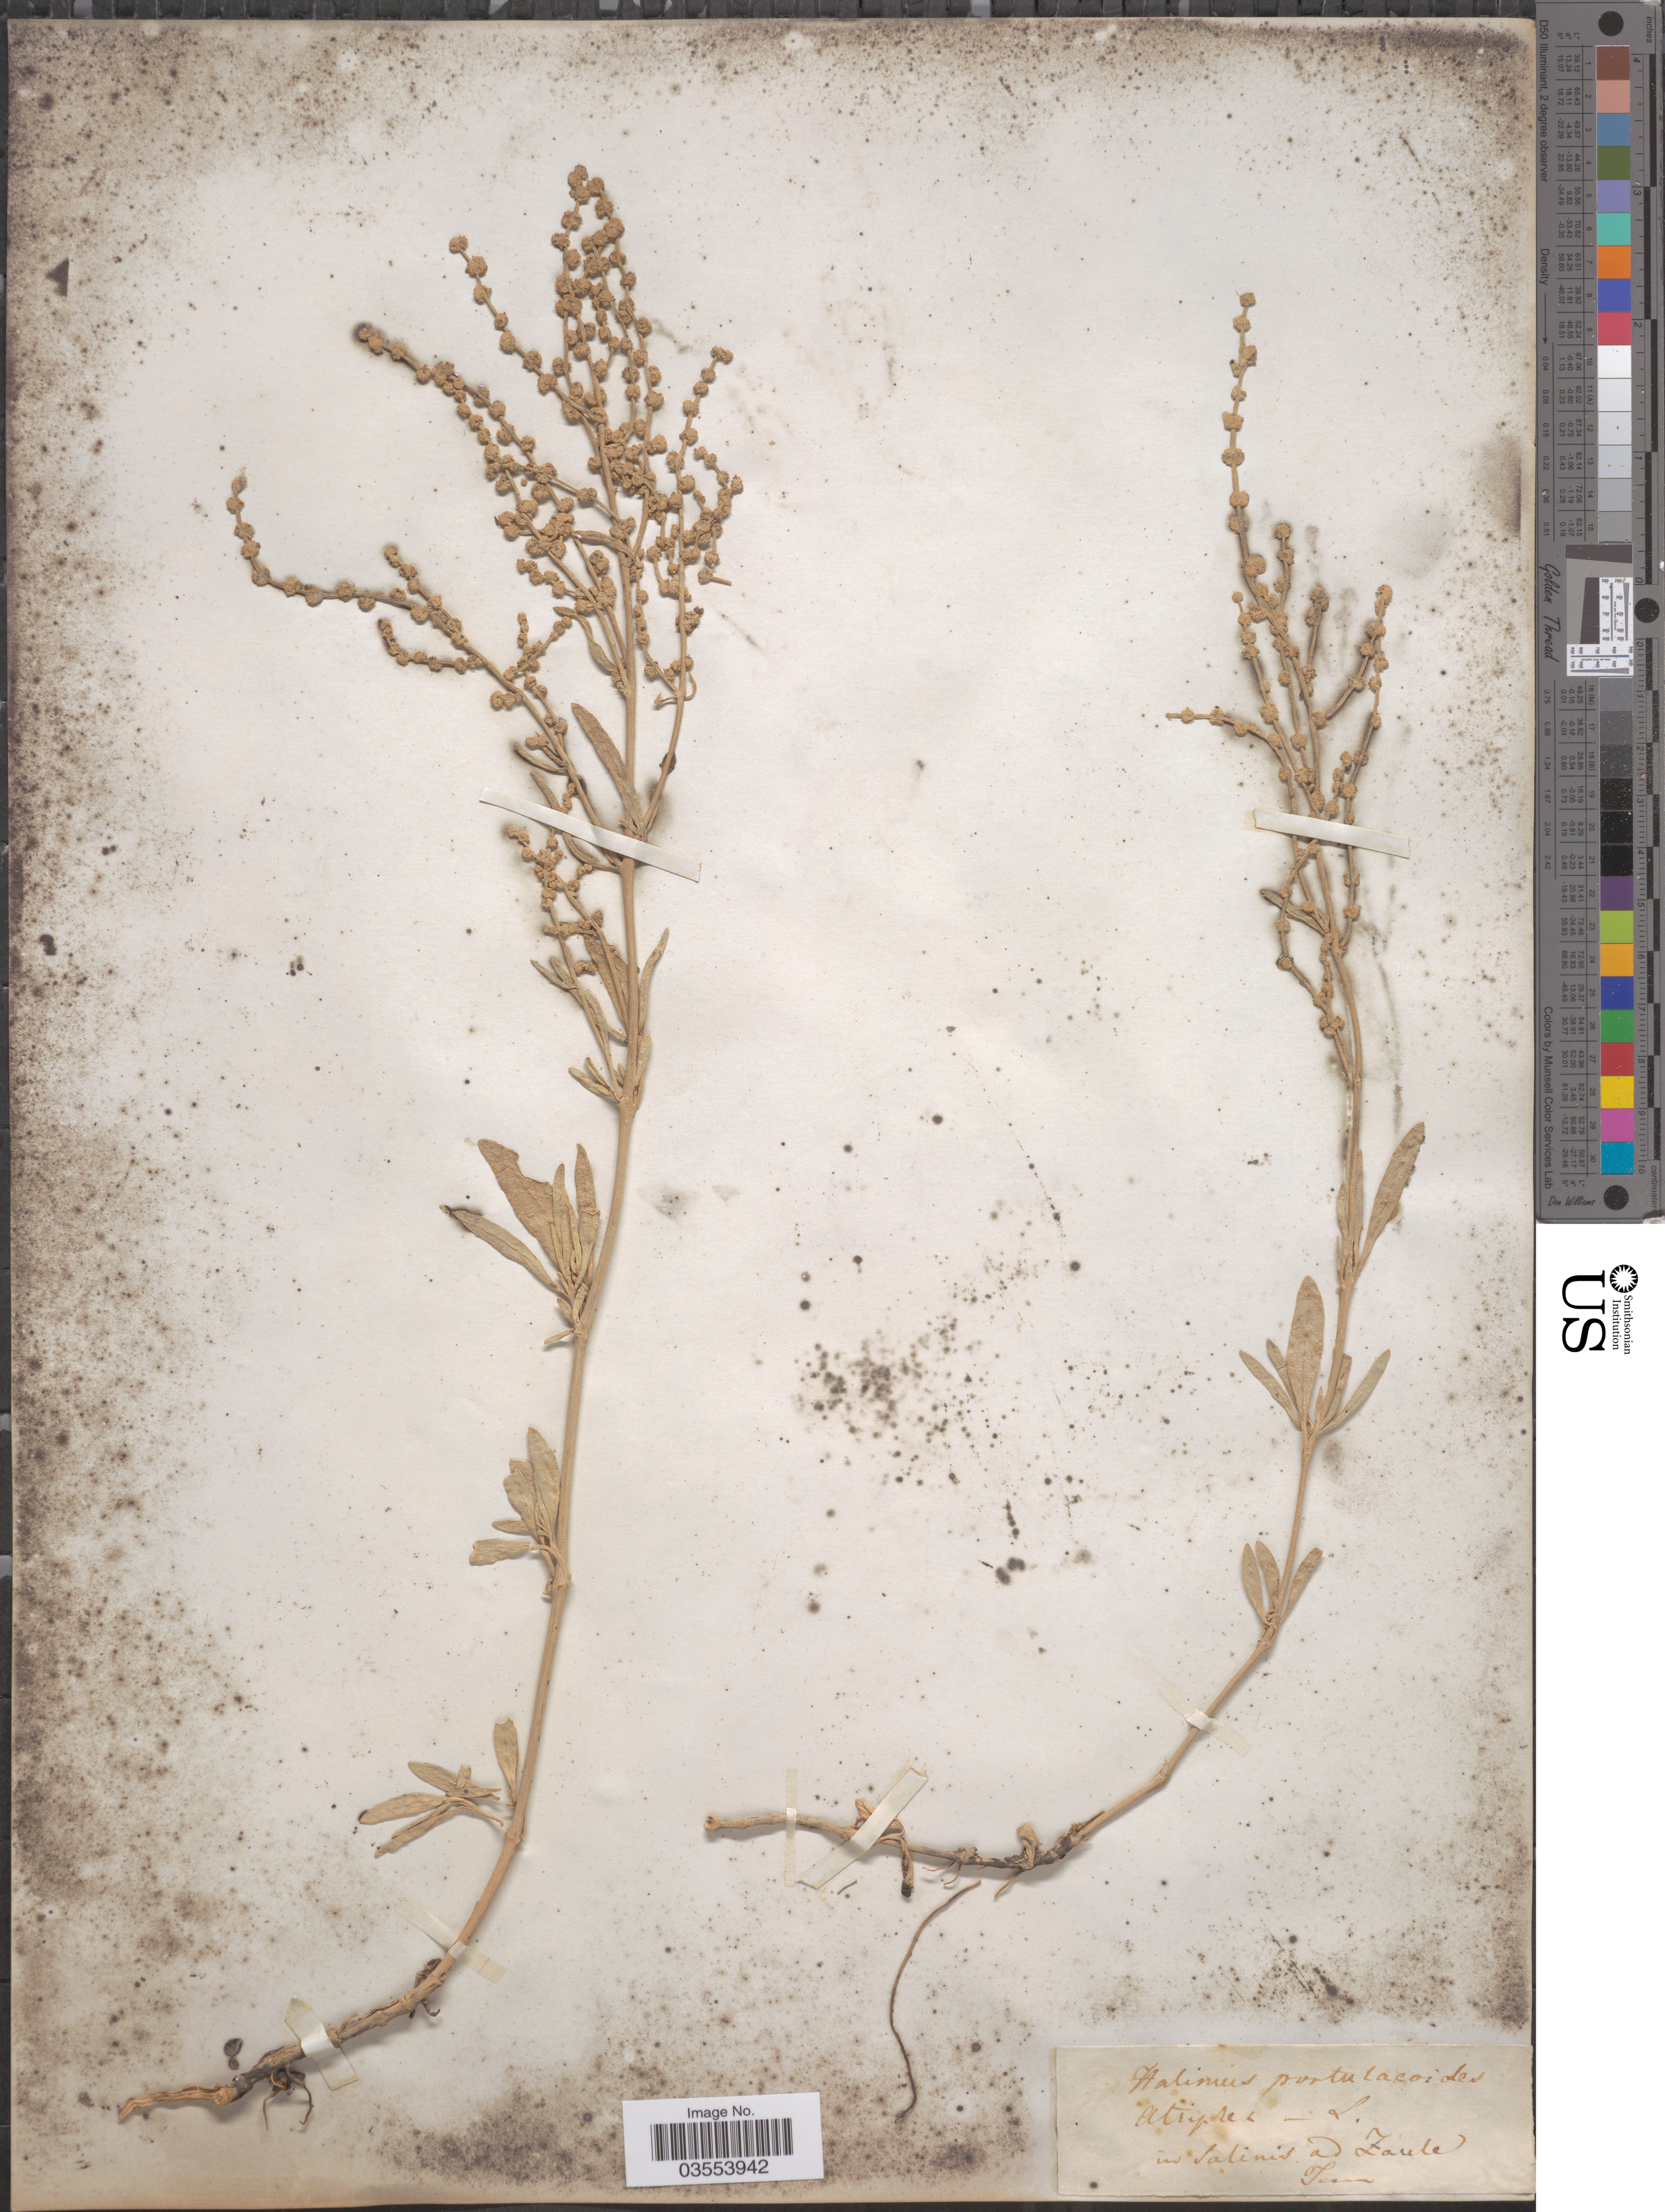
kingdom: Plantae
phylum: Tracheophyta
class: Magnoliopsida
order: Caryophyllales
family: Amaranthaceae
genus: Atriplex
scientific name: Atriplex portulacoides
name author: L.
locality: In Salinis ad Zaule.